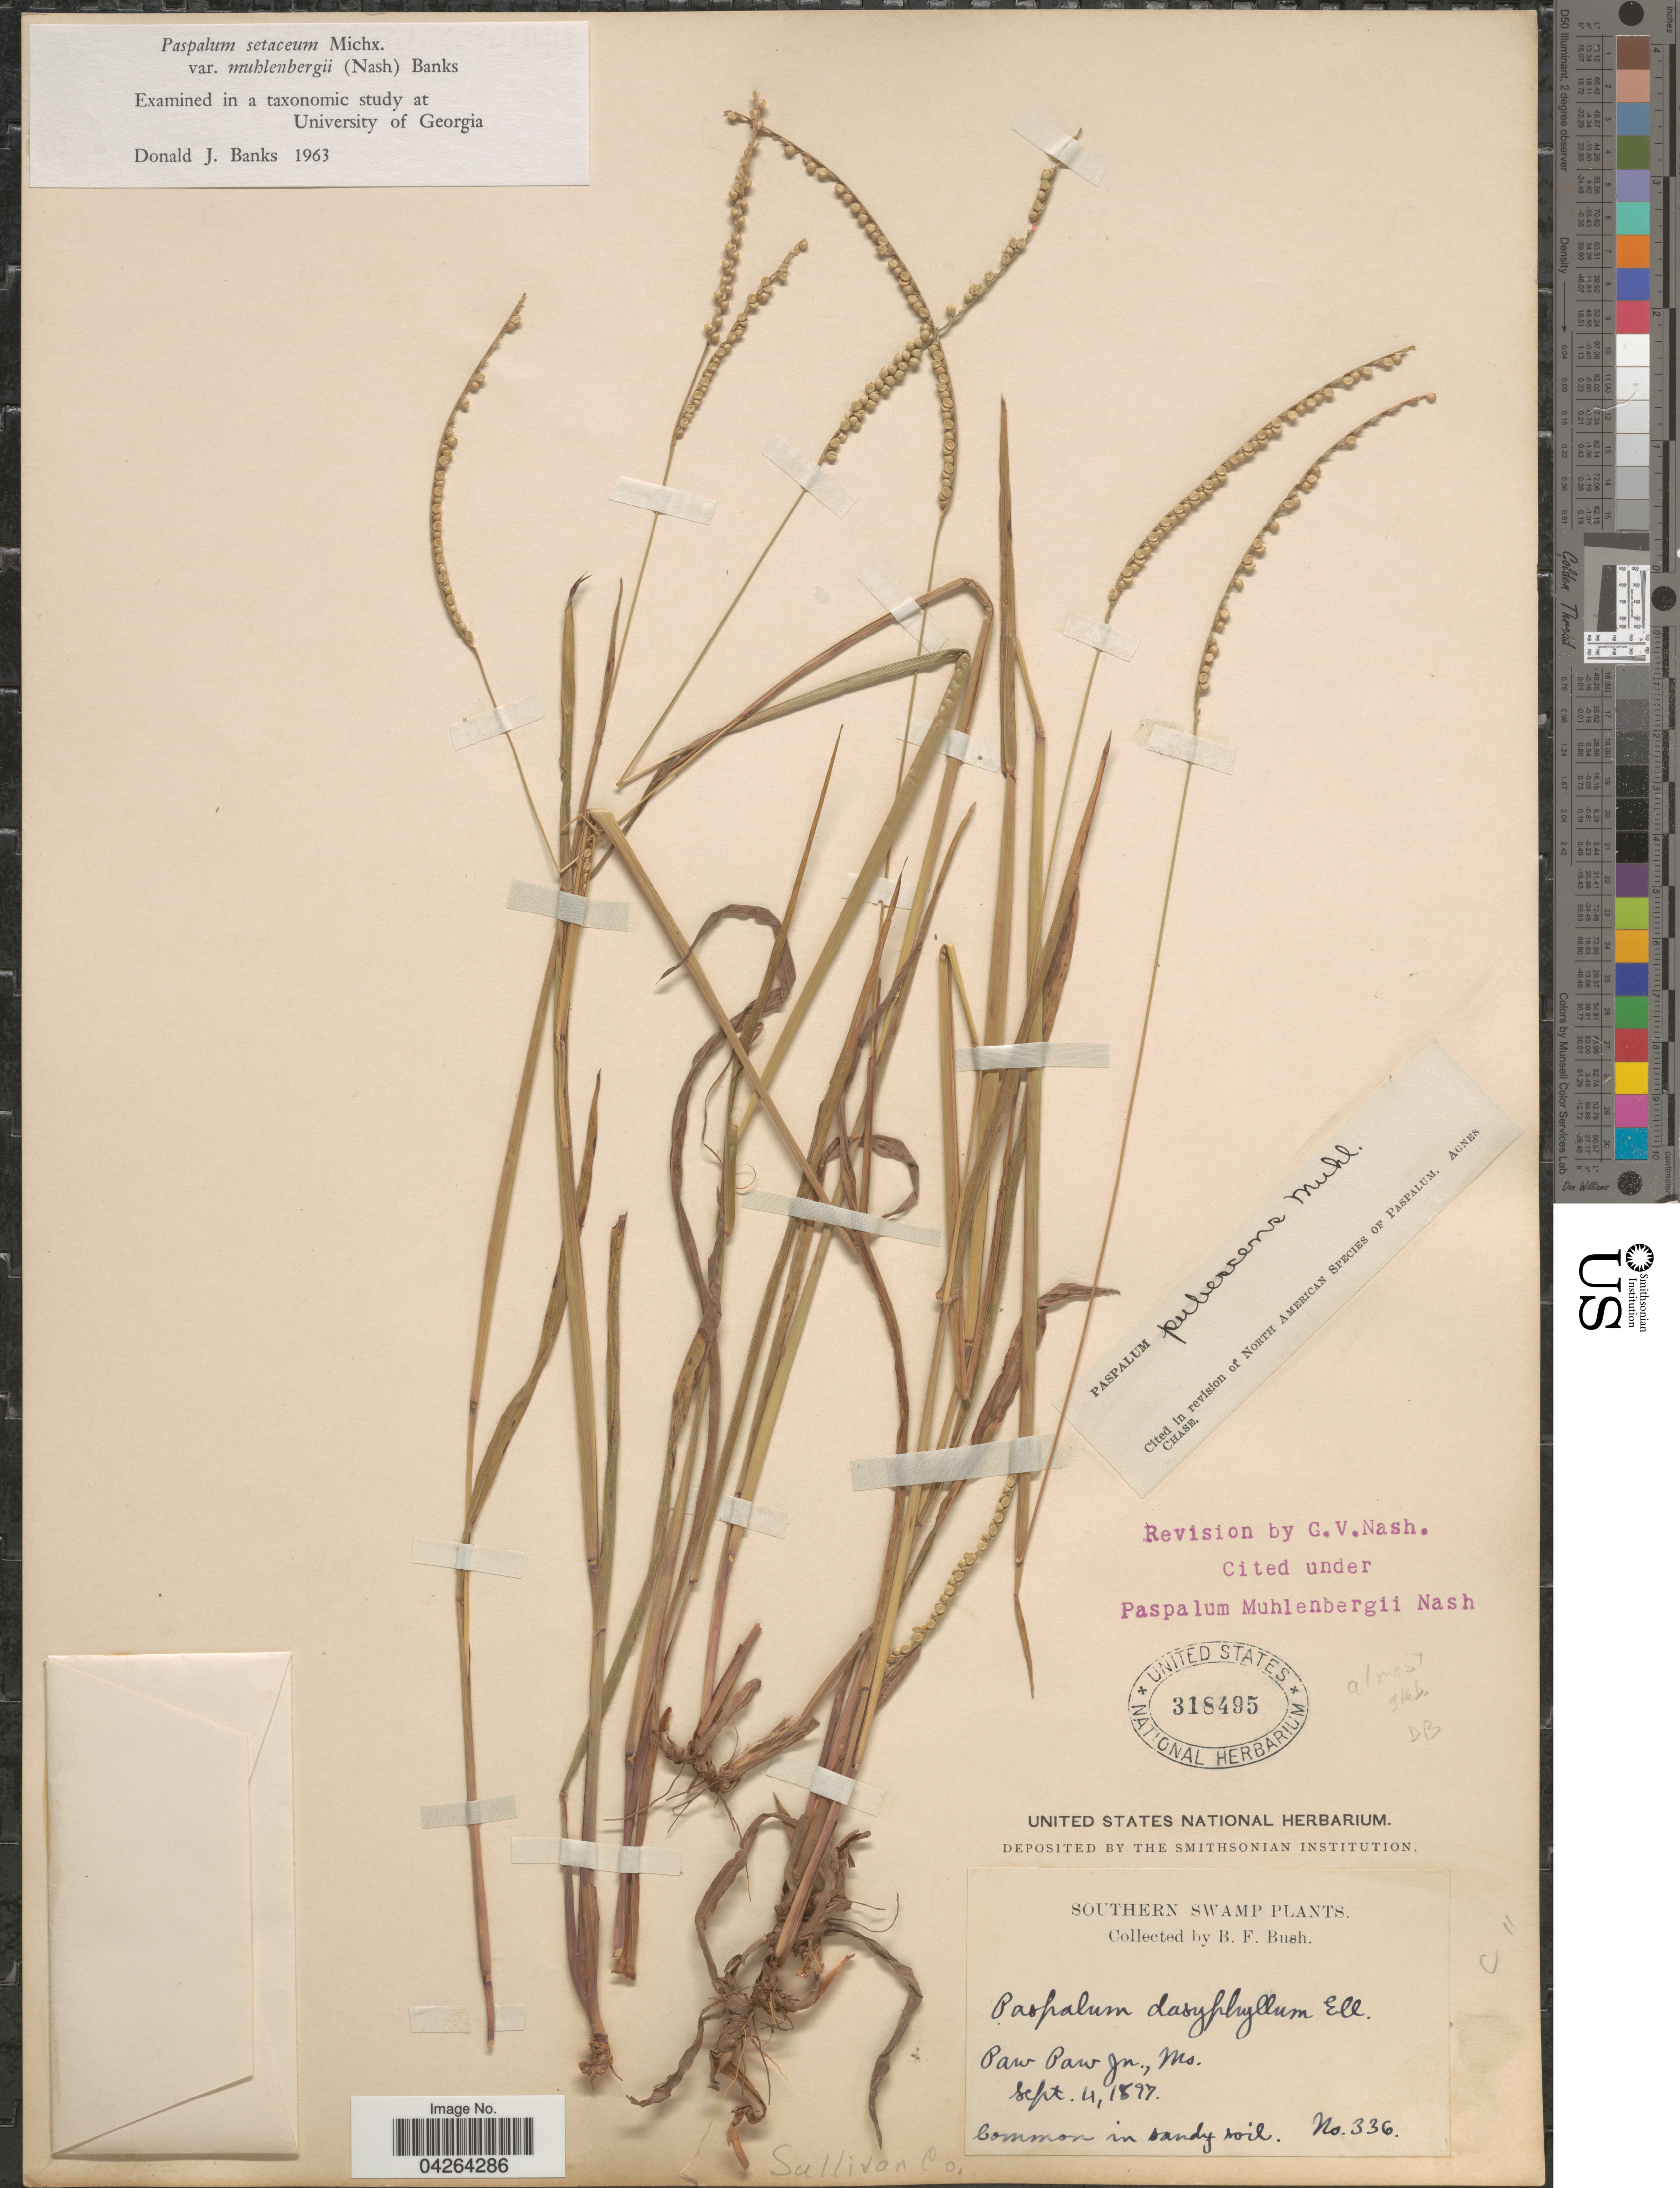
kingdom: Plantae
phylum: Tracheophyta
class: Liliopsida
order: Poales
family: Poaceae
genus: Paspalum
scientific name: Paspalum setaceum var. muhlenbergii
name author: (Nash) D.J. Banks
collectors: B. F. Bush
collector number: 336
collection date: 1897-09-04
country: United States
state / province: Missouri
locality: Southern Swamp. Paw Paw Jn. Sullivan Co.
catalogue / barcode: US 318495